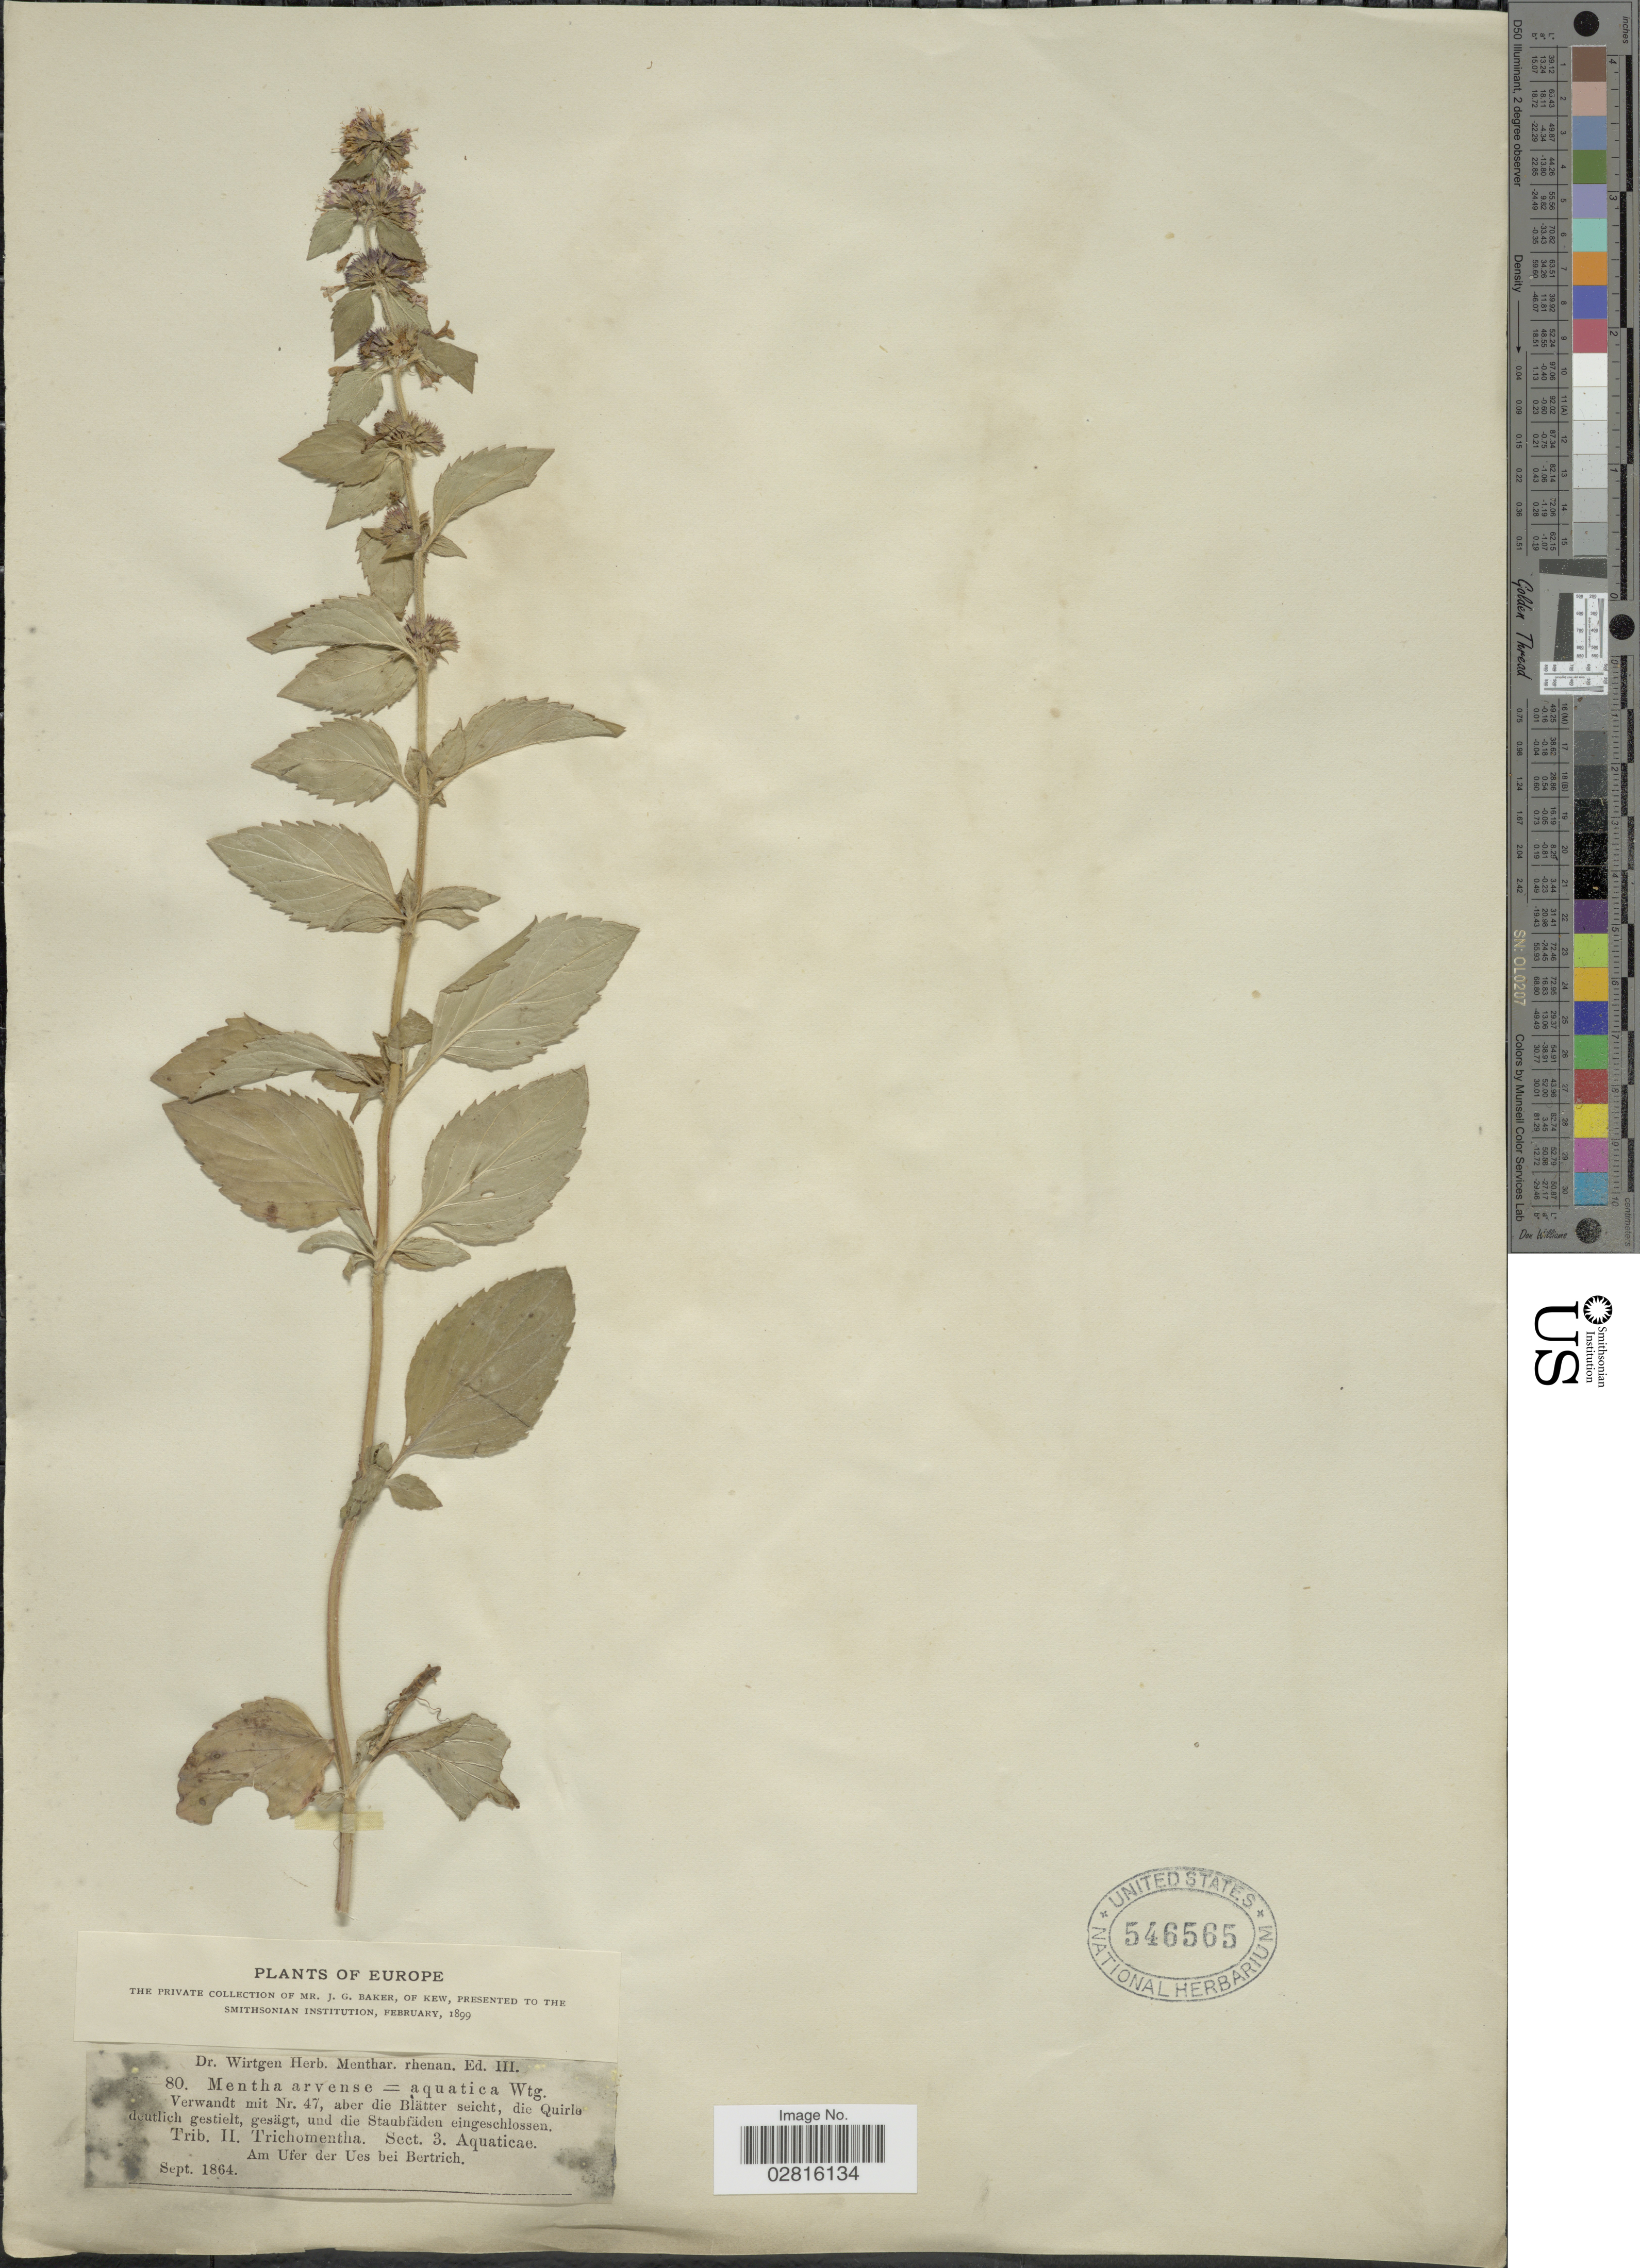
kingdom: Plantae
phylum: Tracheophyta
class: Magnoliopsida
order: Lamiales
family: Lamiaceae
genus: Mentha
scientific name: Mentha aquatica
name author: L.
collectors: Wirtgen, --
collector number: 80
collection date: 1864-09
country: Germany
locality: Am Ufer der Ues bei Bertrich.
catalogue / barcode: US 546565